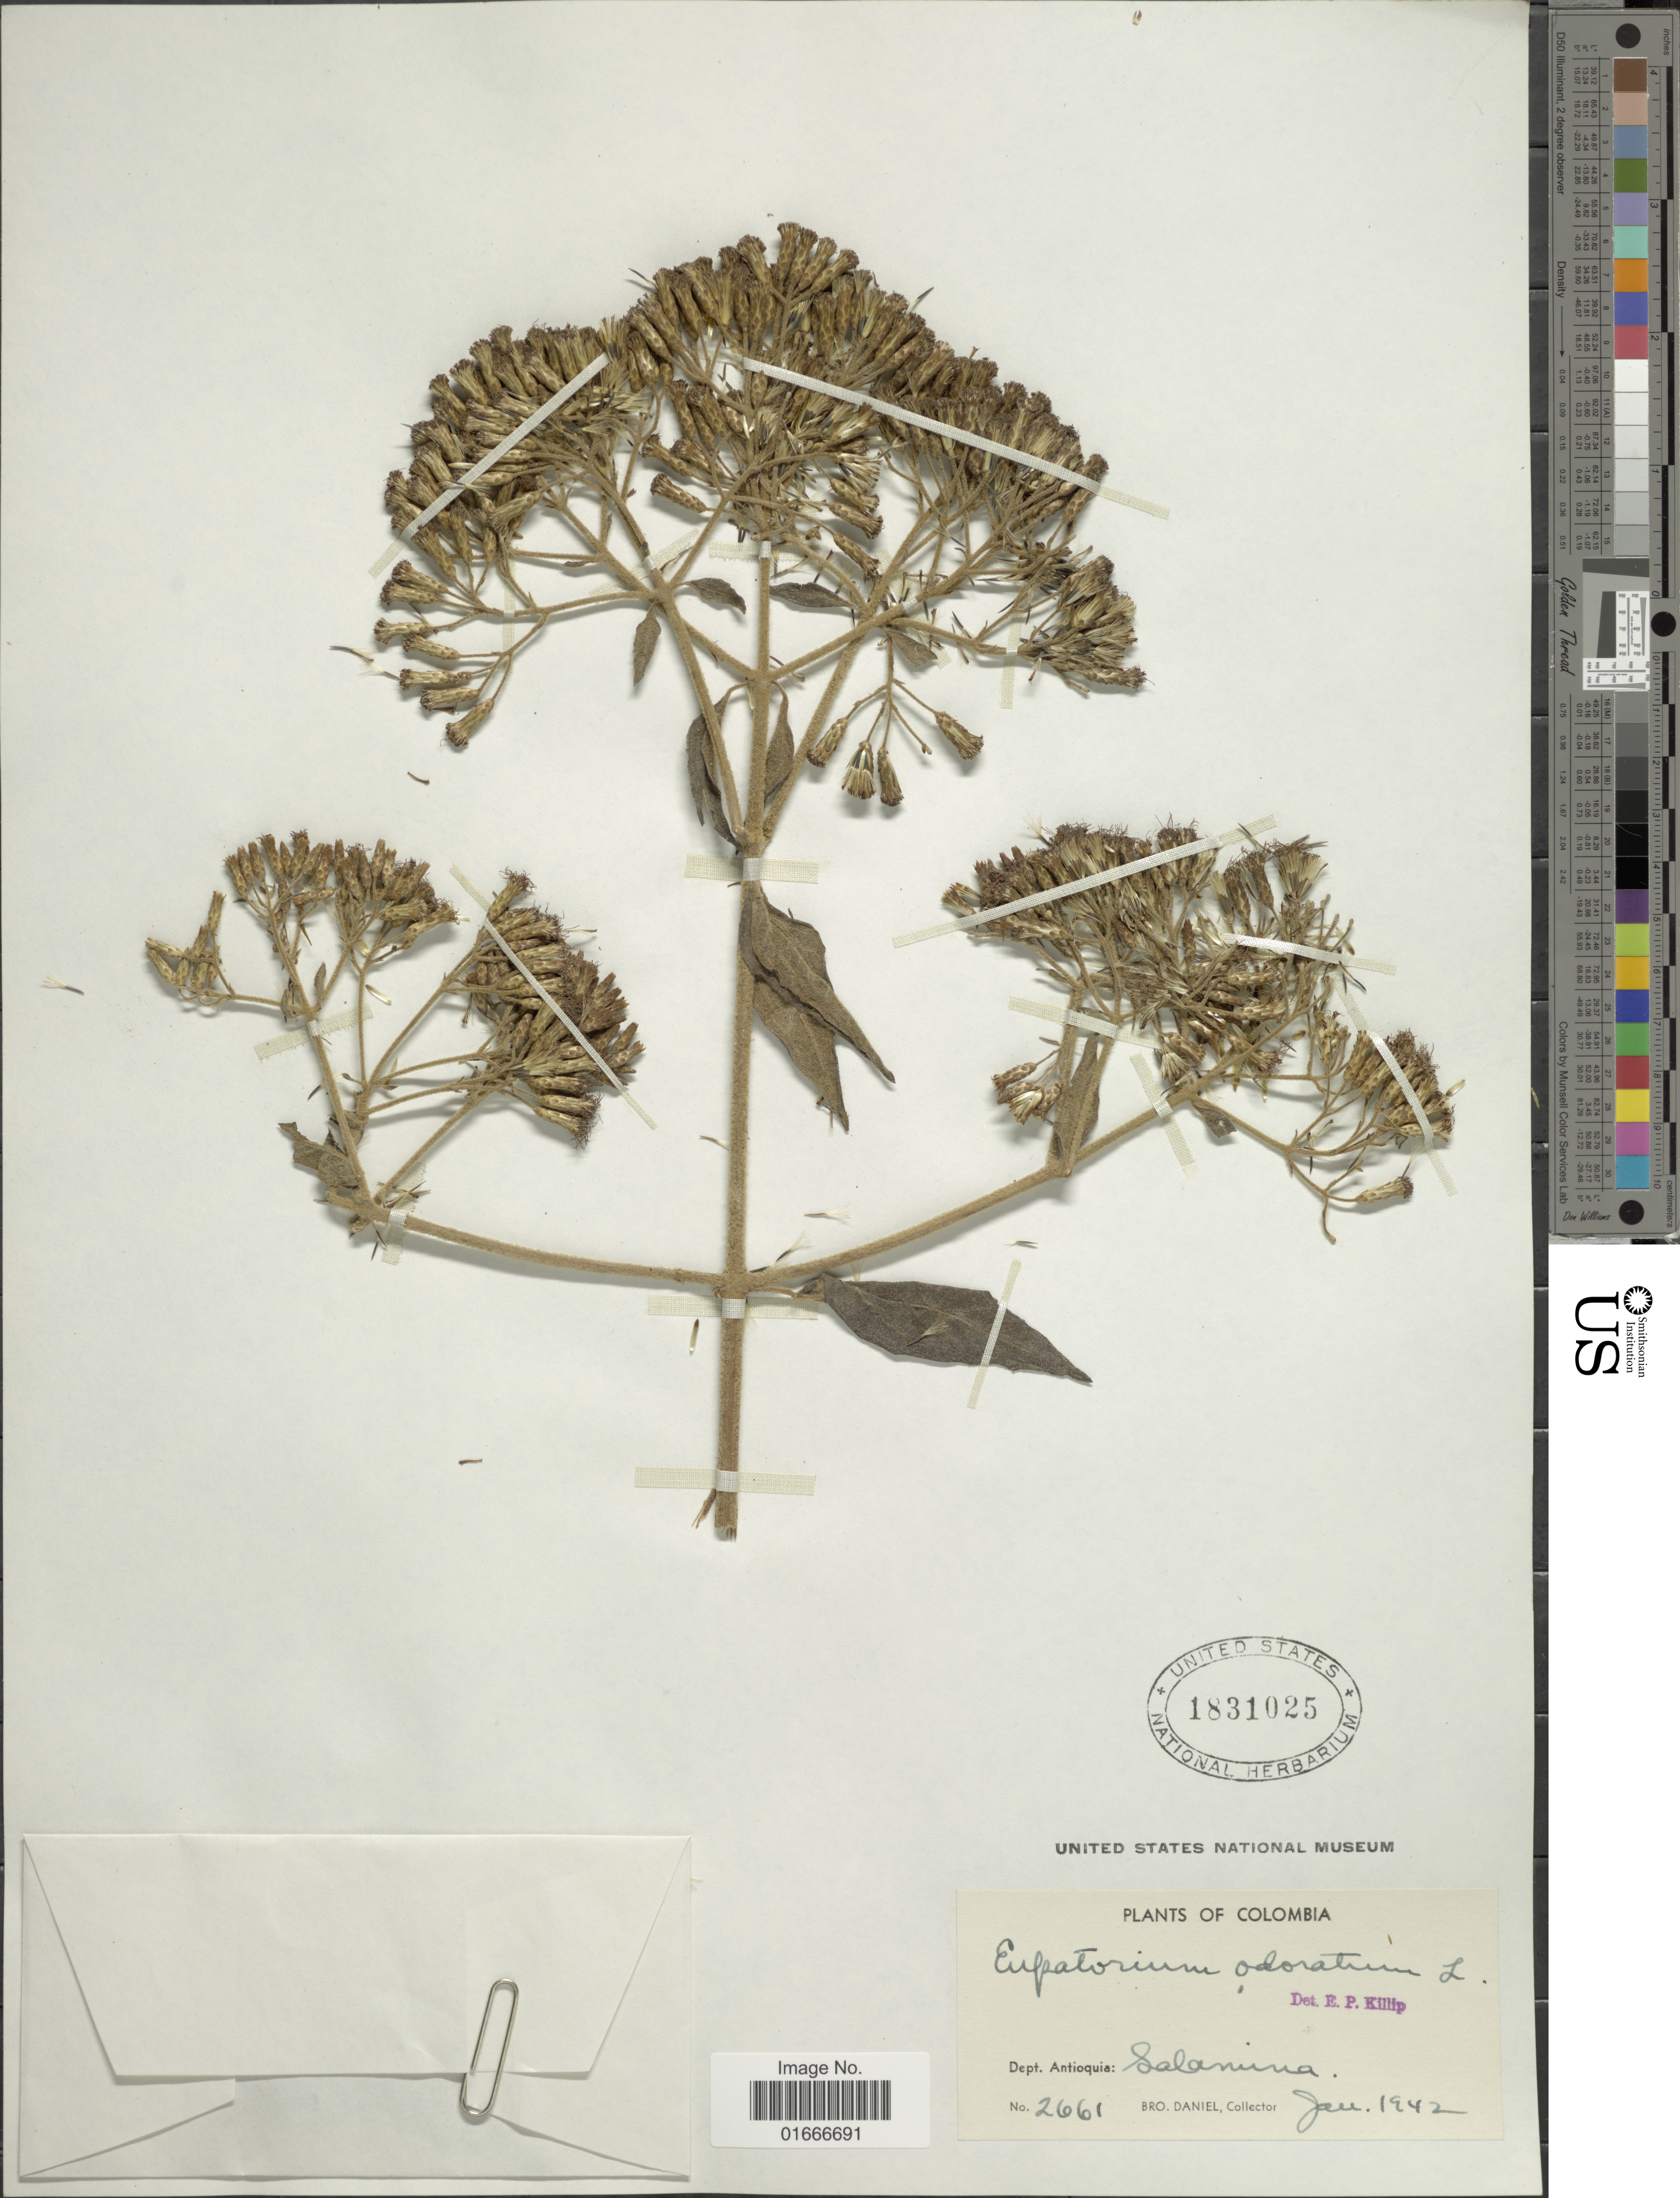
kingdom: Plantae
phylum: Tracheophyta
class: Magnoliopsida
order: Asterales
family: Asteraceae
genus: Chromolaena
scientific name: Chromolaena odorata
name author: (L.) R.M. King & H. Rob.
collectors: Bro. Daniel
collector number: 2661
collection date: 1942-01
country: Colombia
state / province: Antioquia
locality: Salamina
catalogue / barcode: US 1831025